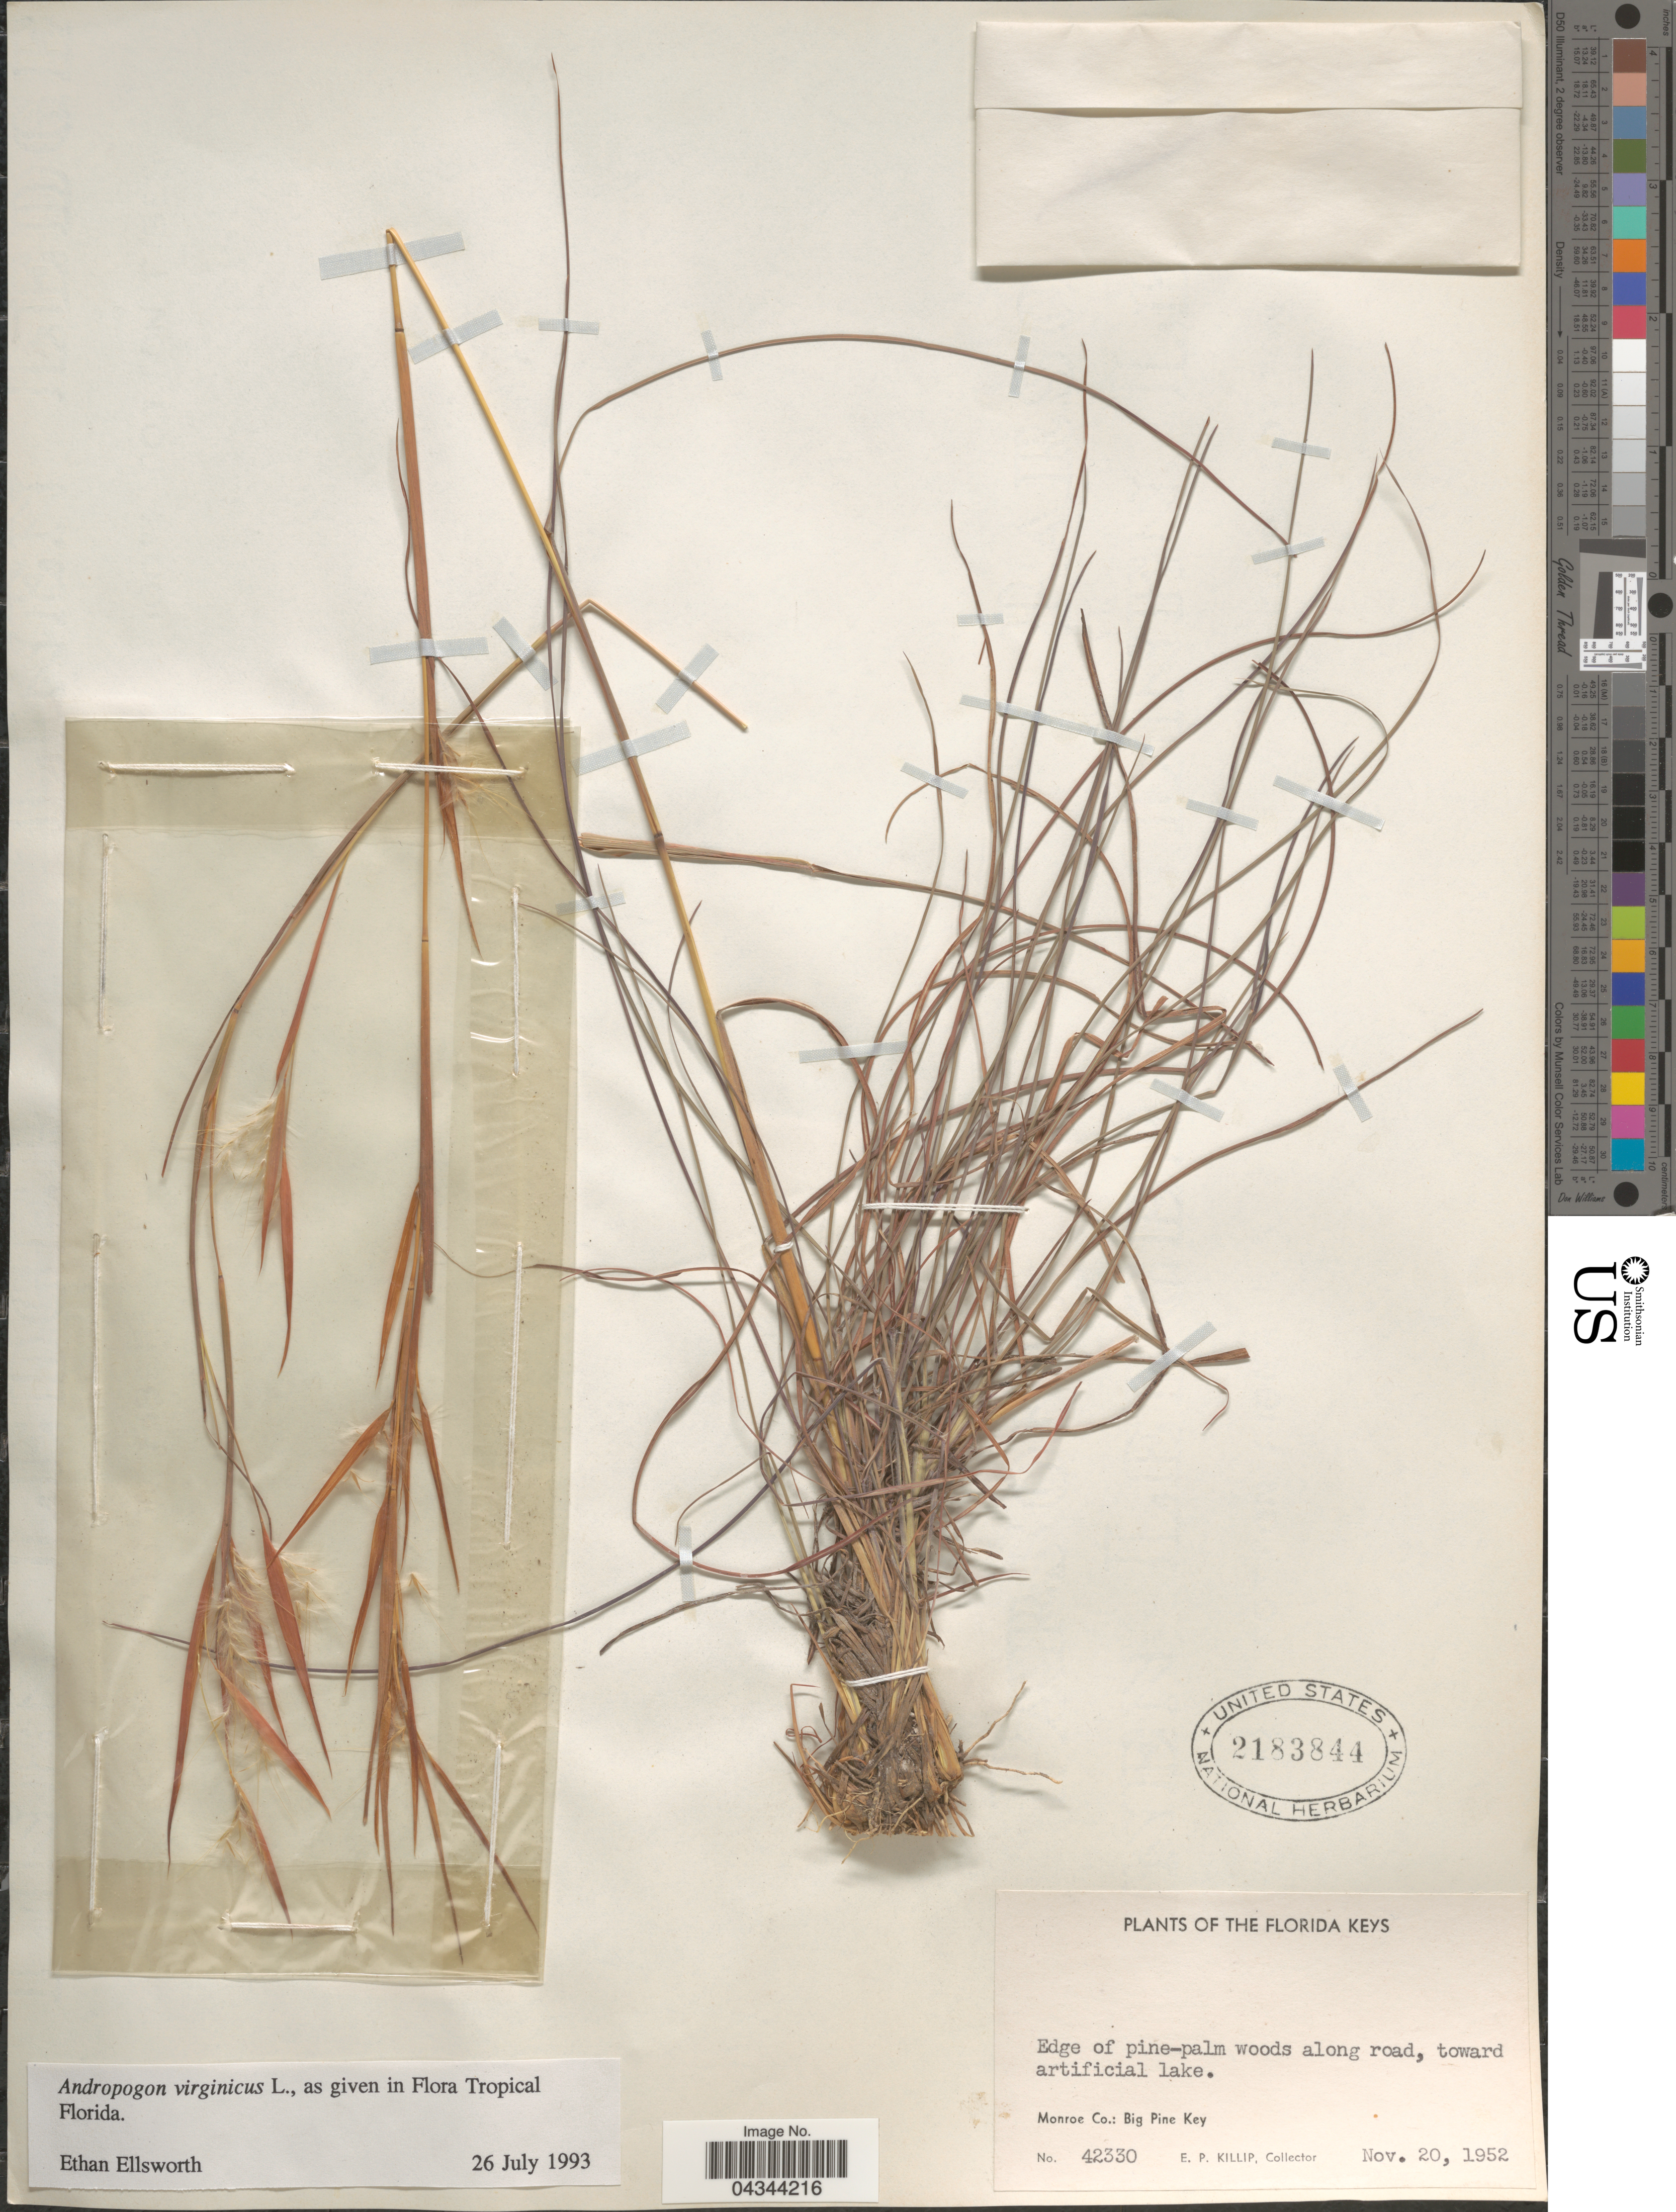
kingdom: Plantae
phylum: Tracheophyta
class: Liliopsida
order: Poales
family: Poaceae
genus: Andropogon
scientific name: Andropogon virginicus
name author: L.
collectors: E. P. Killip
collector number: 42330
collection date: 1952-11-20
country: United States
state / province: Florida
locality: The Florida Keys. Along road, toward artificial lake. Monroe Co.: Big Pine Key.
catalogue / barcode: US 2183844